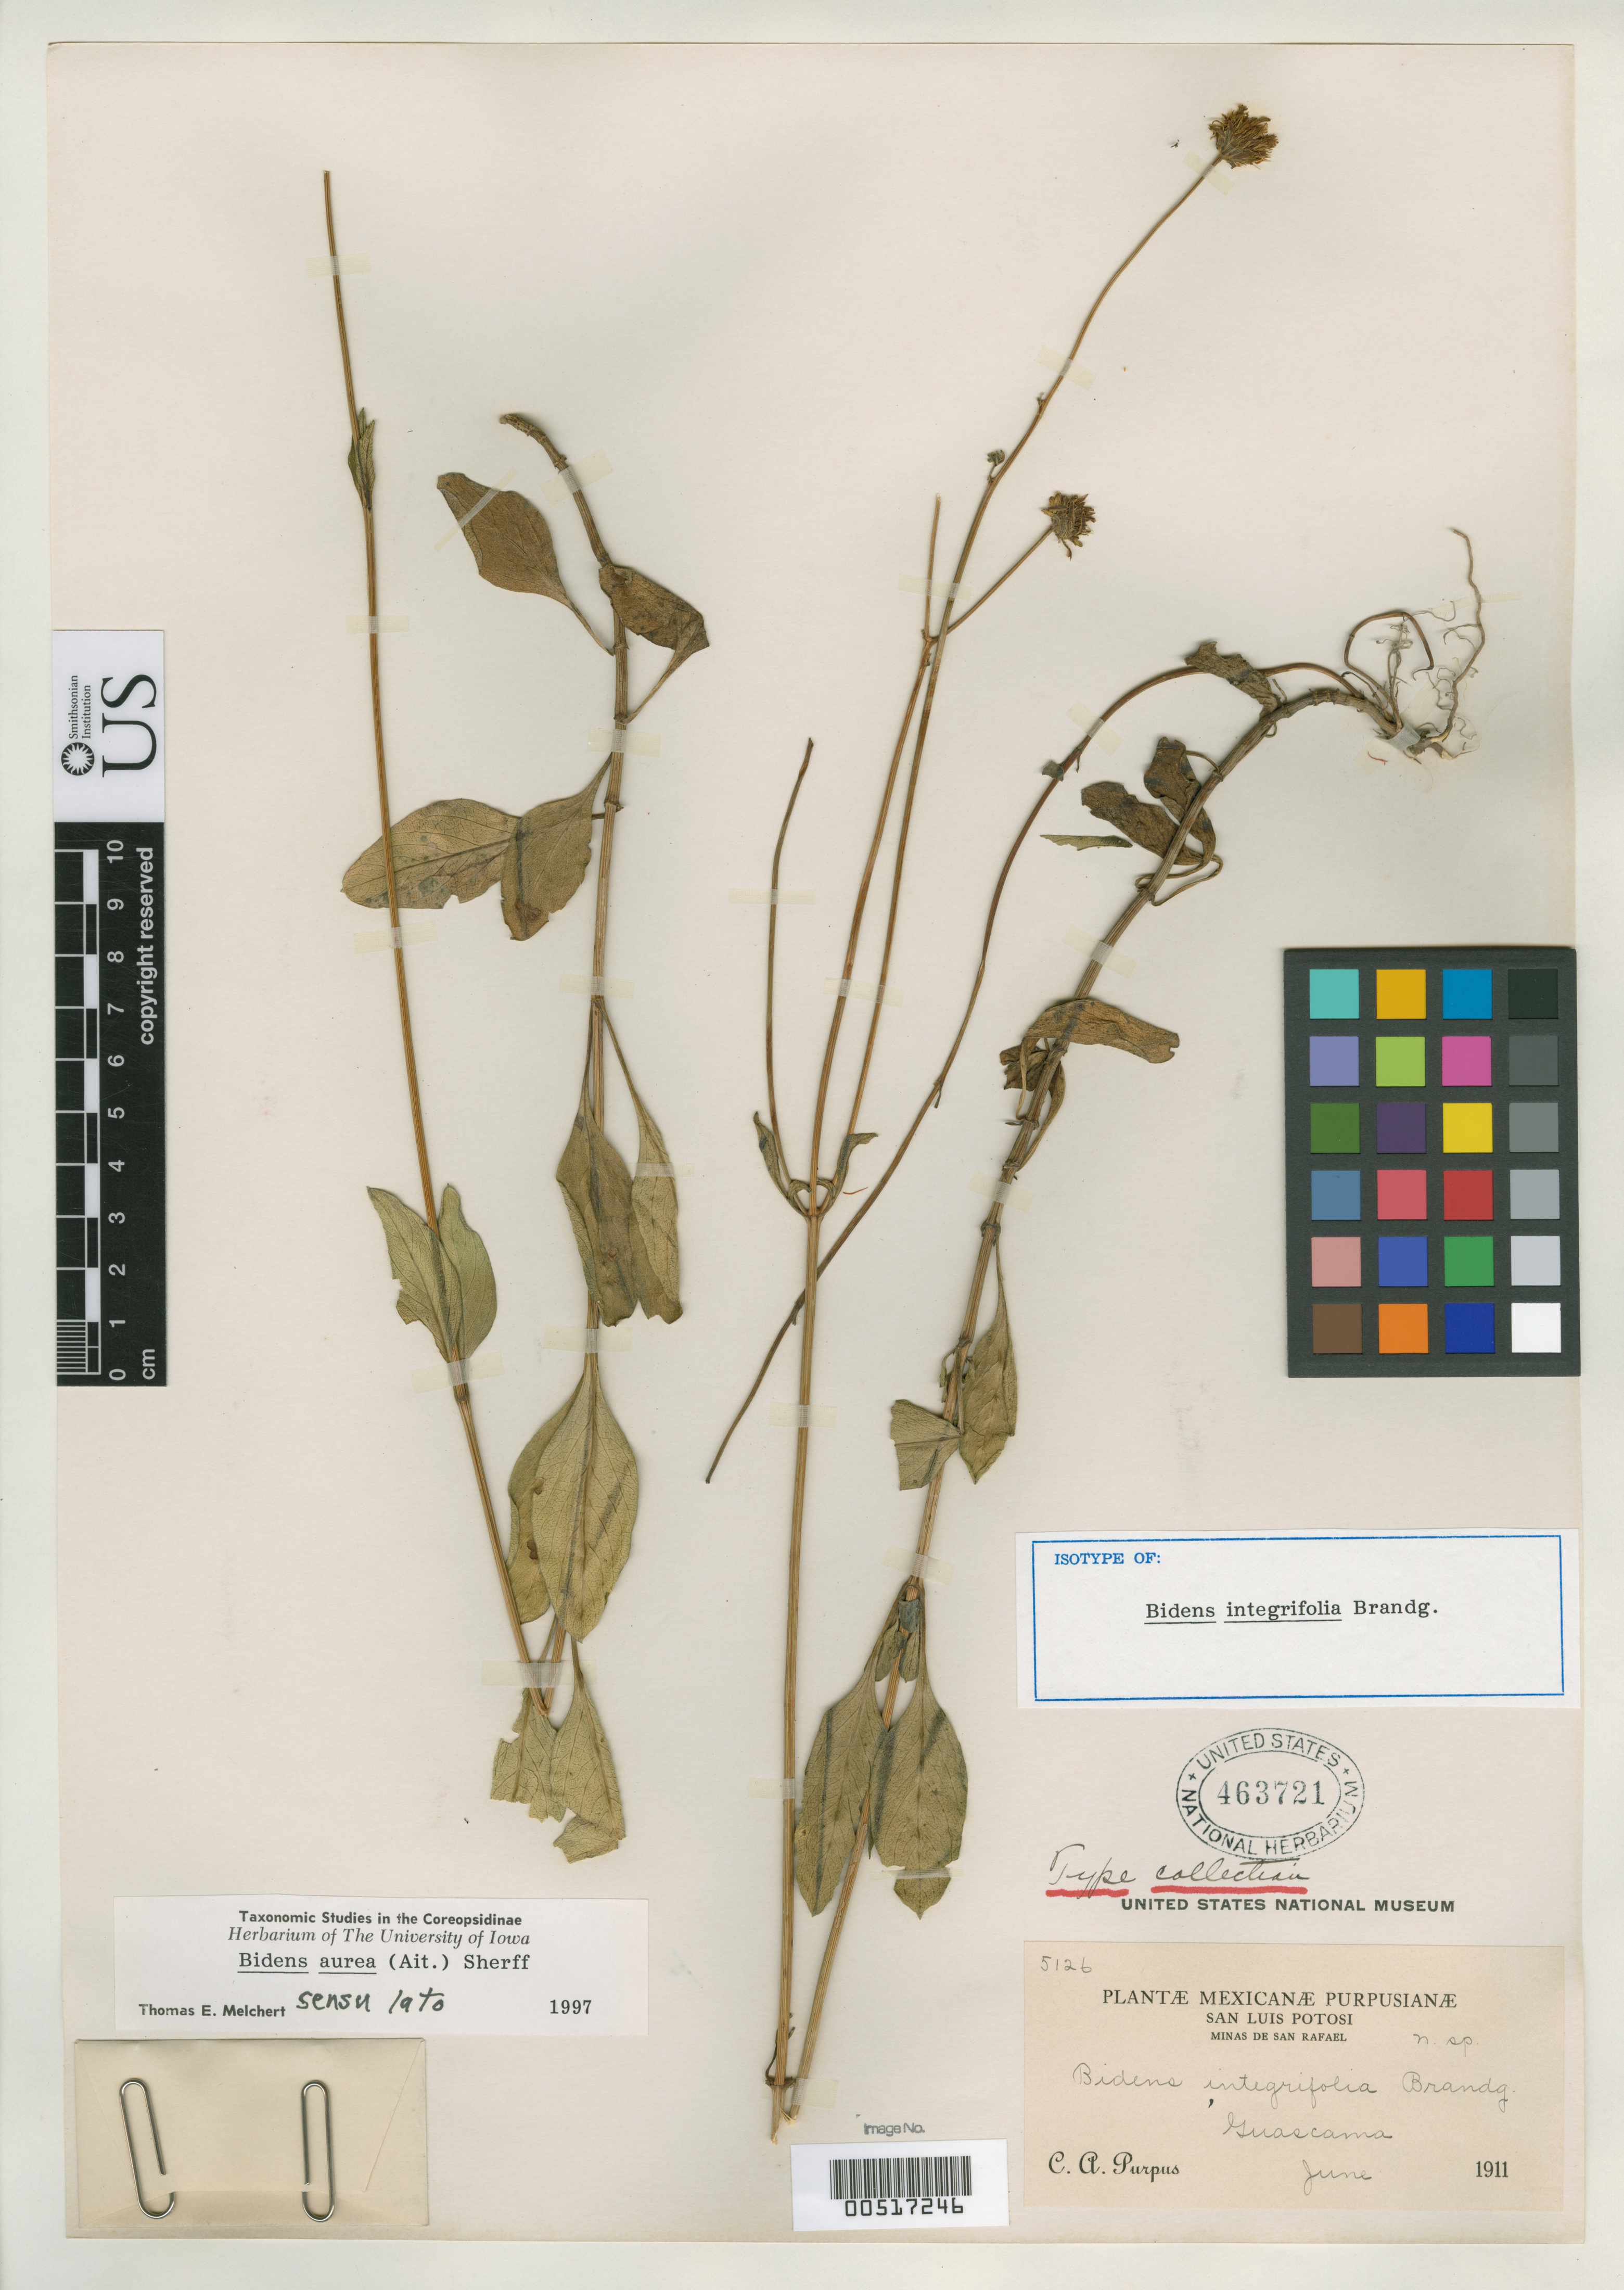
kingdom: Plantae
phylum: Tracheophyta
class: Magnoliopsida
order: Asterales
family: Asteraceae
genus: Bidens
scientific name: Bidens integrifolia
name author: Brandegee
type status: Isotype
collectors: C. A. Purpus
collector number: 5126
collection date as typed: Jun 1911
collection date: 1911-06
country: Mexico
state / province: San Luis Potosi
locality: Guascama, Minas de San Rafael.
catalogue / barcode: US 463721